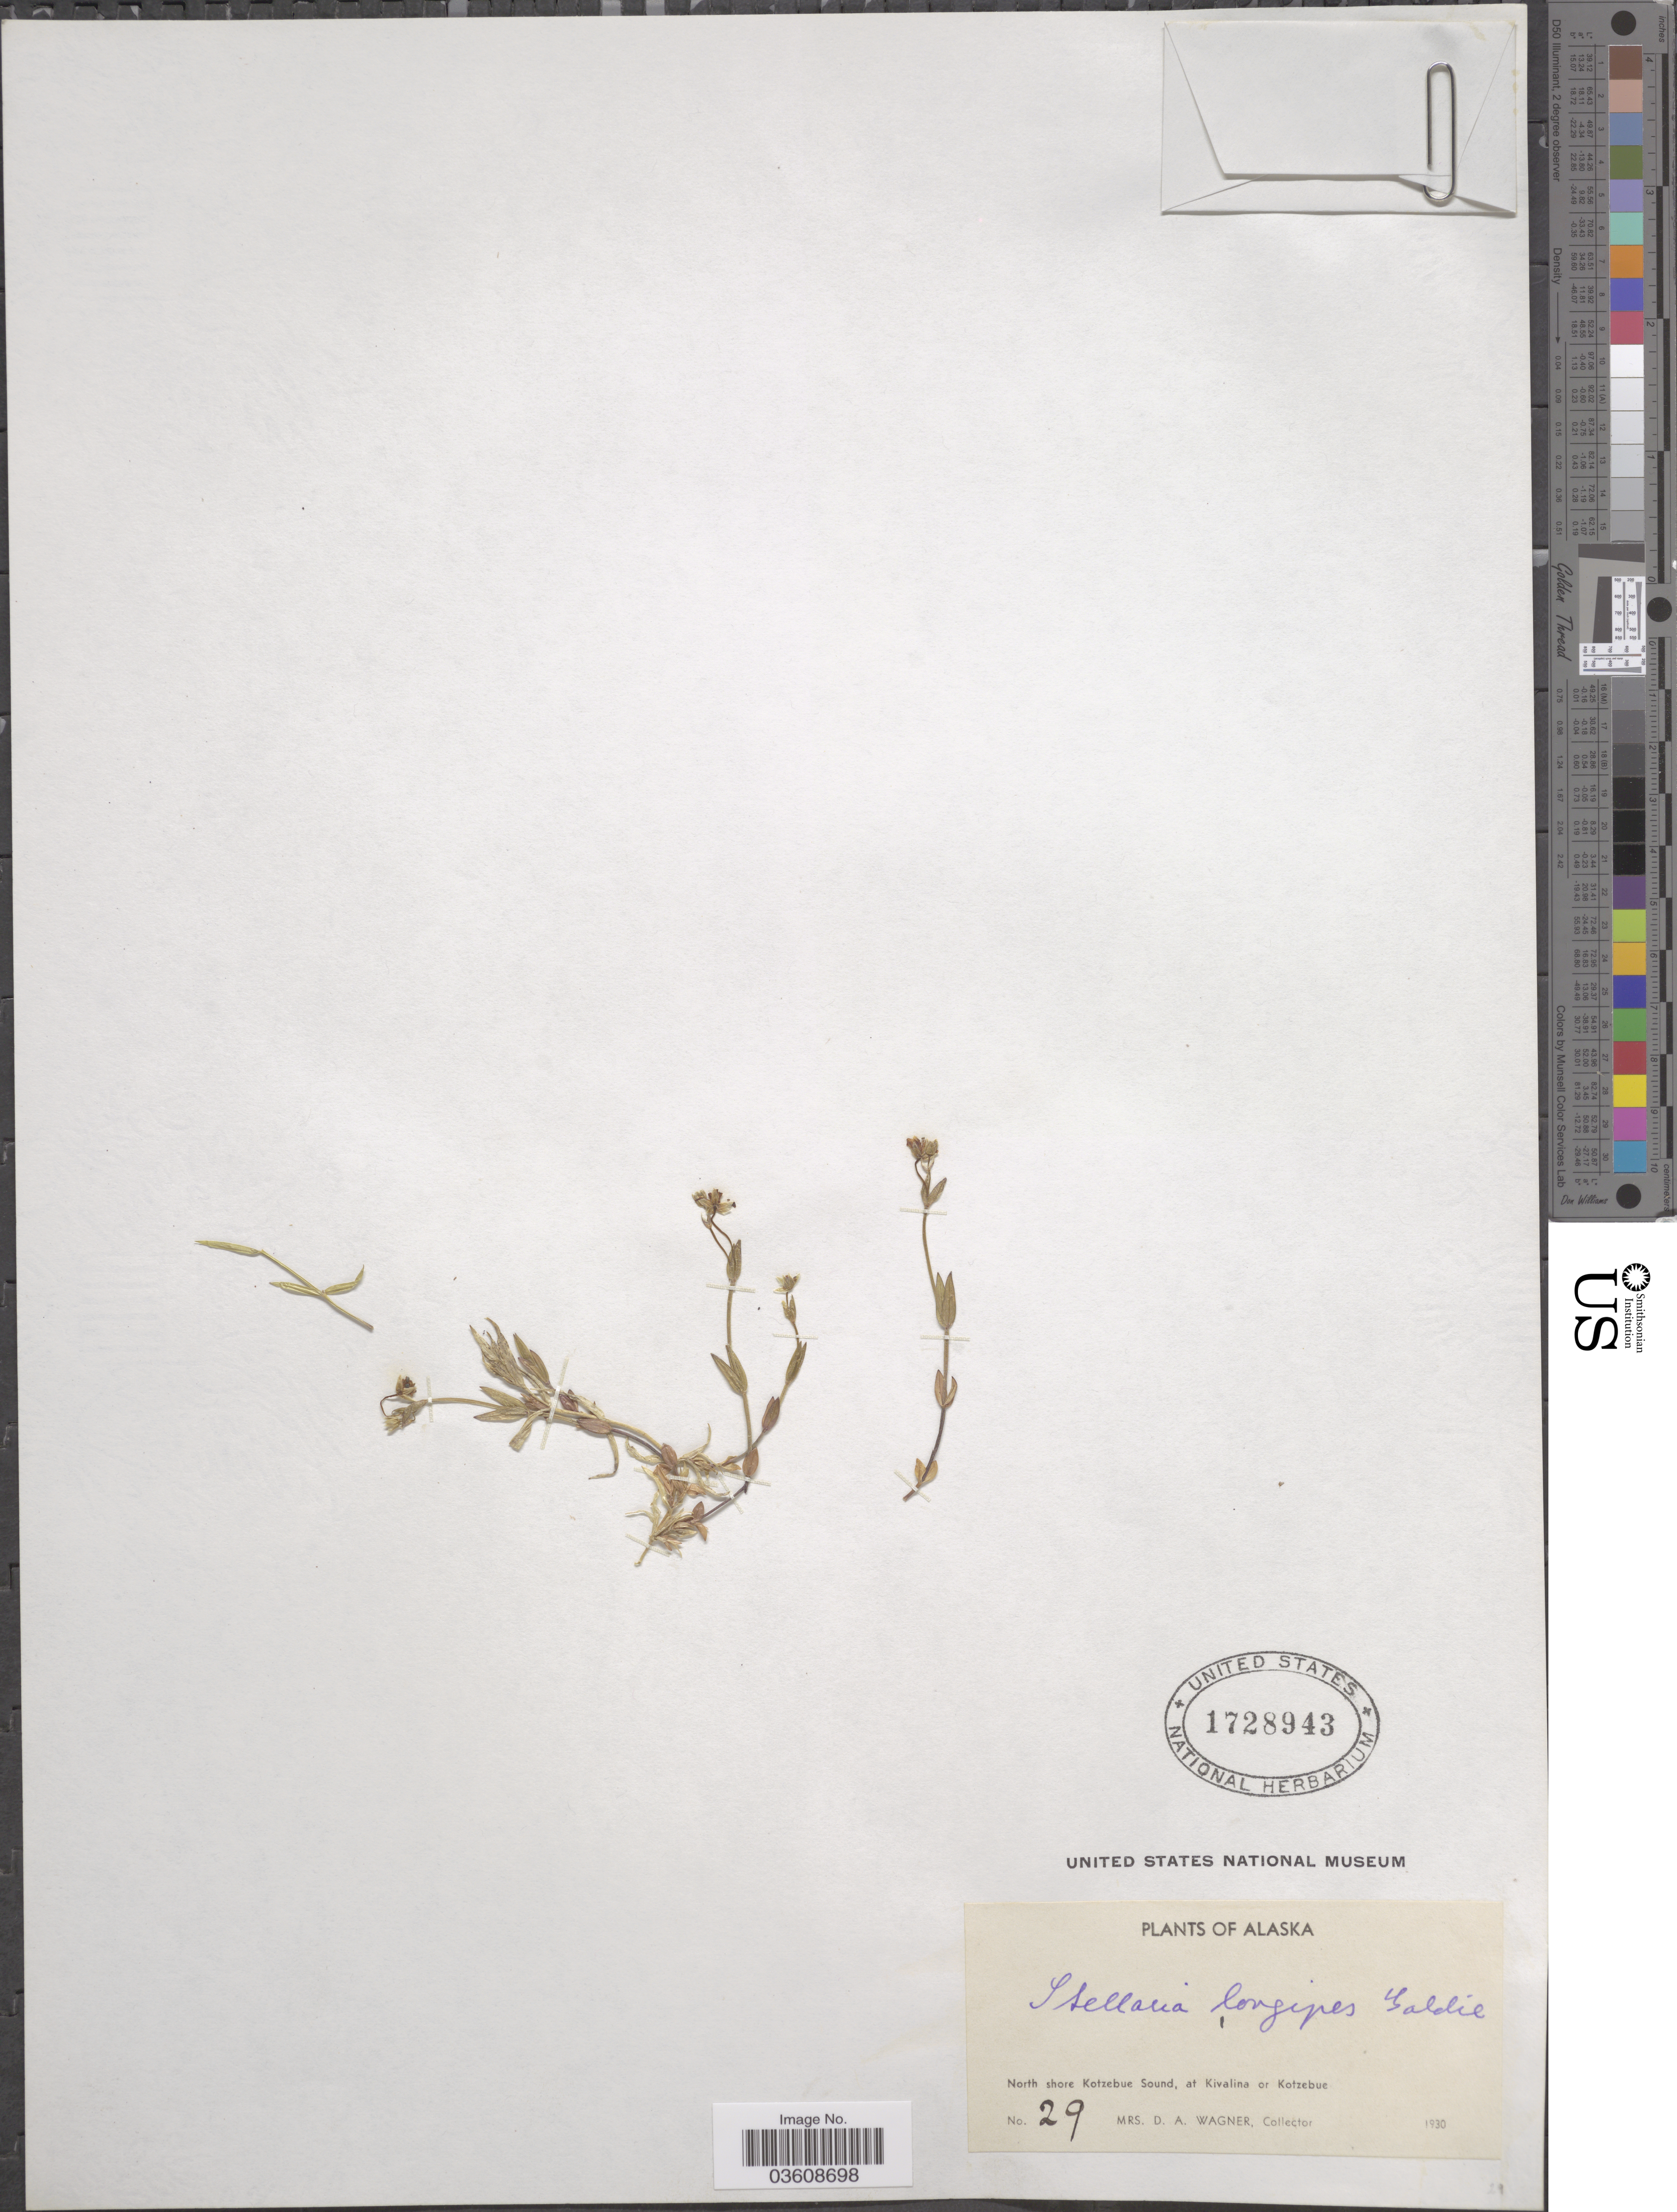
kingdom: Plantae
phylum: Tracheophyta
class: Magnoliopsida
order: Caryophyllales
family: Caryophyllaceae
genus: Stellaria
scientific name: Stellaria longipes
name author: Goldie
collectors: D. Wagner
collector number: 29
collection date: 1930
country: United States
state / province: Alaska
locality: North shore Kotzebue Sound, at Kivalina or Kotzebue.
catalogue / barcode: US 1728943